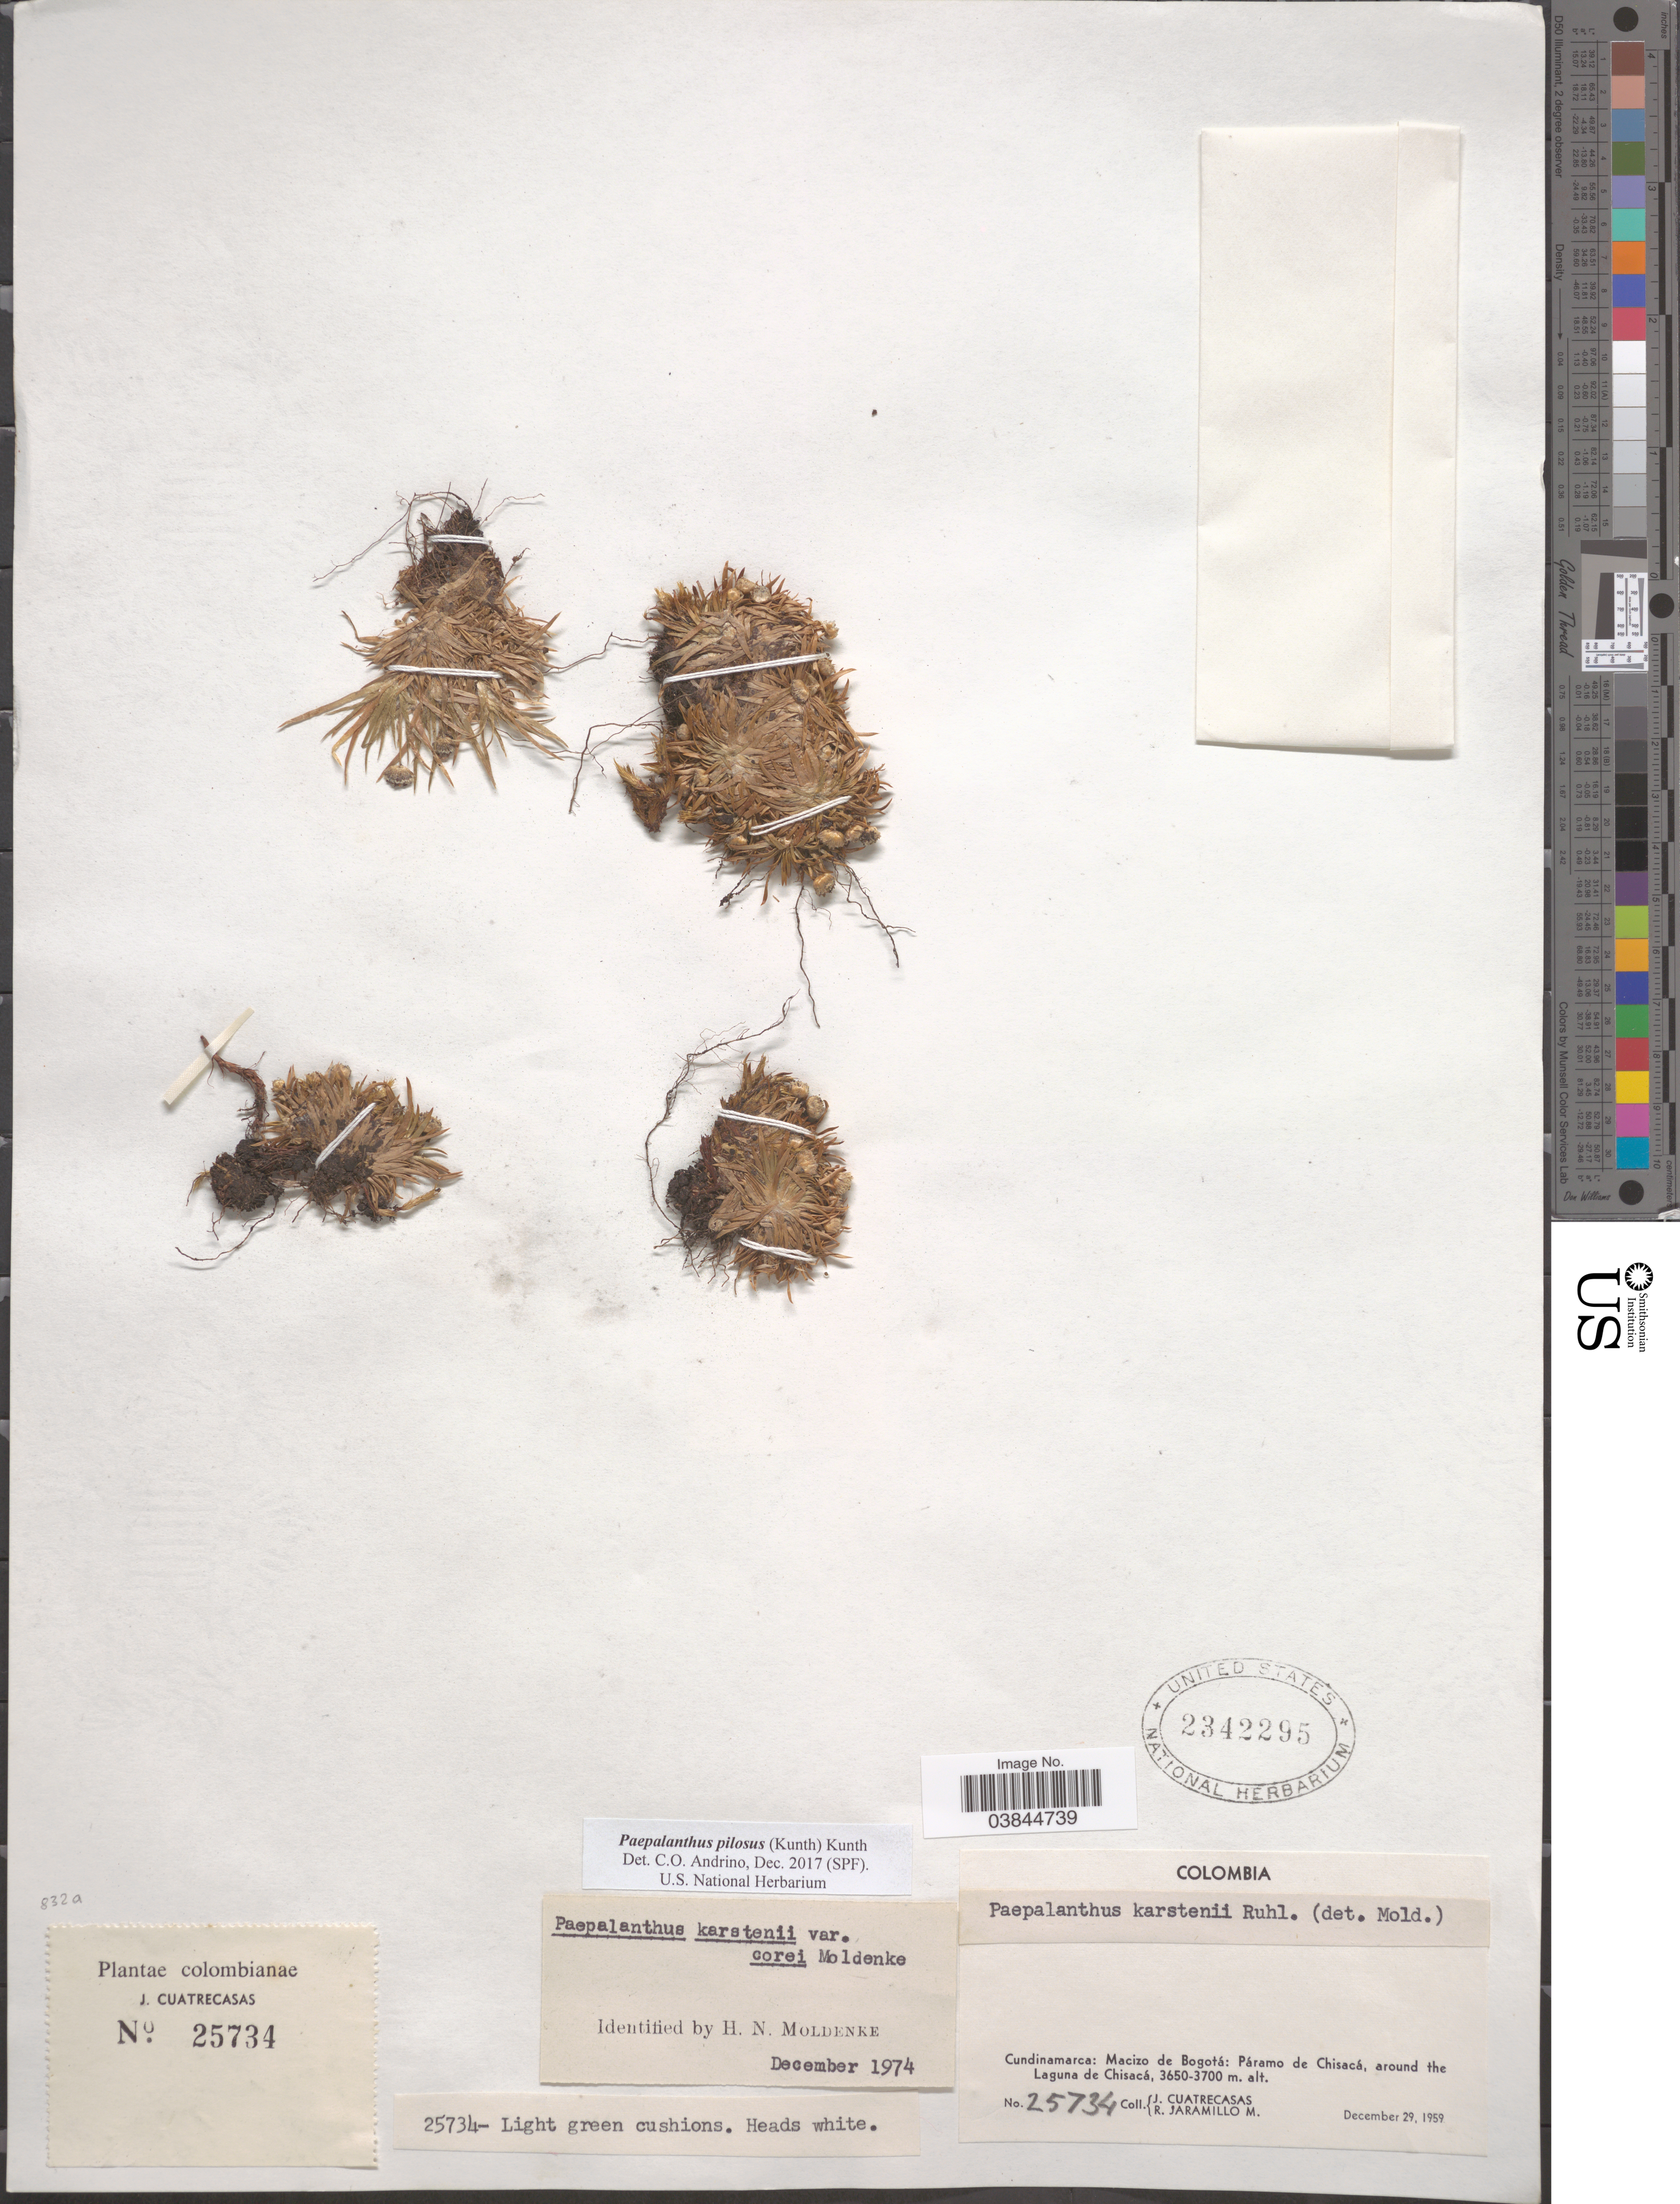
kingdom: Plantae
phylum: Tracheophyta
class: Liliopsida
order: Poales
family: Eriocaulaceae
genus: Paepalanthus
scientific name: Paepalanthus pilosus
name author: (Kunth) Kunth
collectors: J. Cuatrecasas & R. Jaramillo M.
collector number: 25734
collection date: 1959-12-29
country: Colombia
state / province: Cundinamarca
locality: Macizo de Bogotá: Páramo de Chisacá, around the Laguna de Chisacá.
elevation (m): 3650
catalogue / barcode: US 2342295